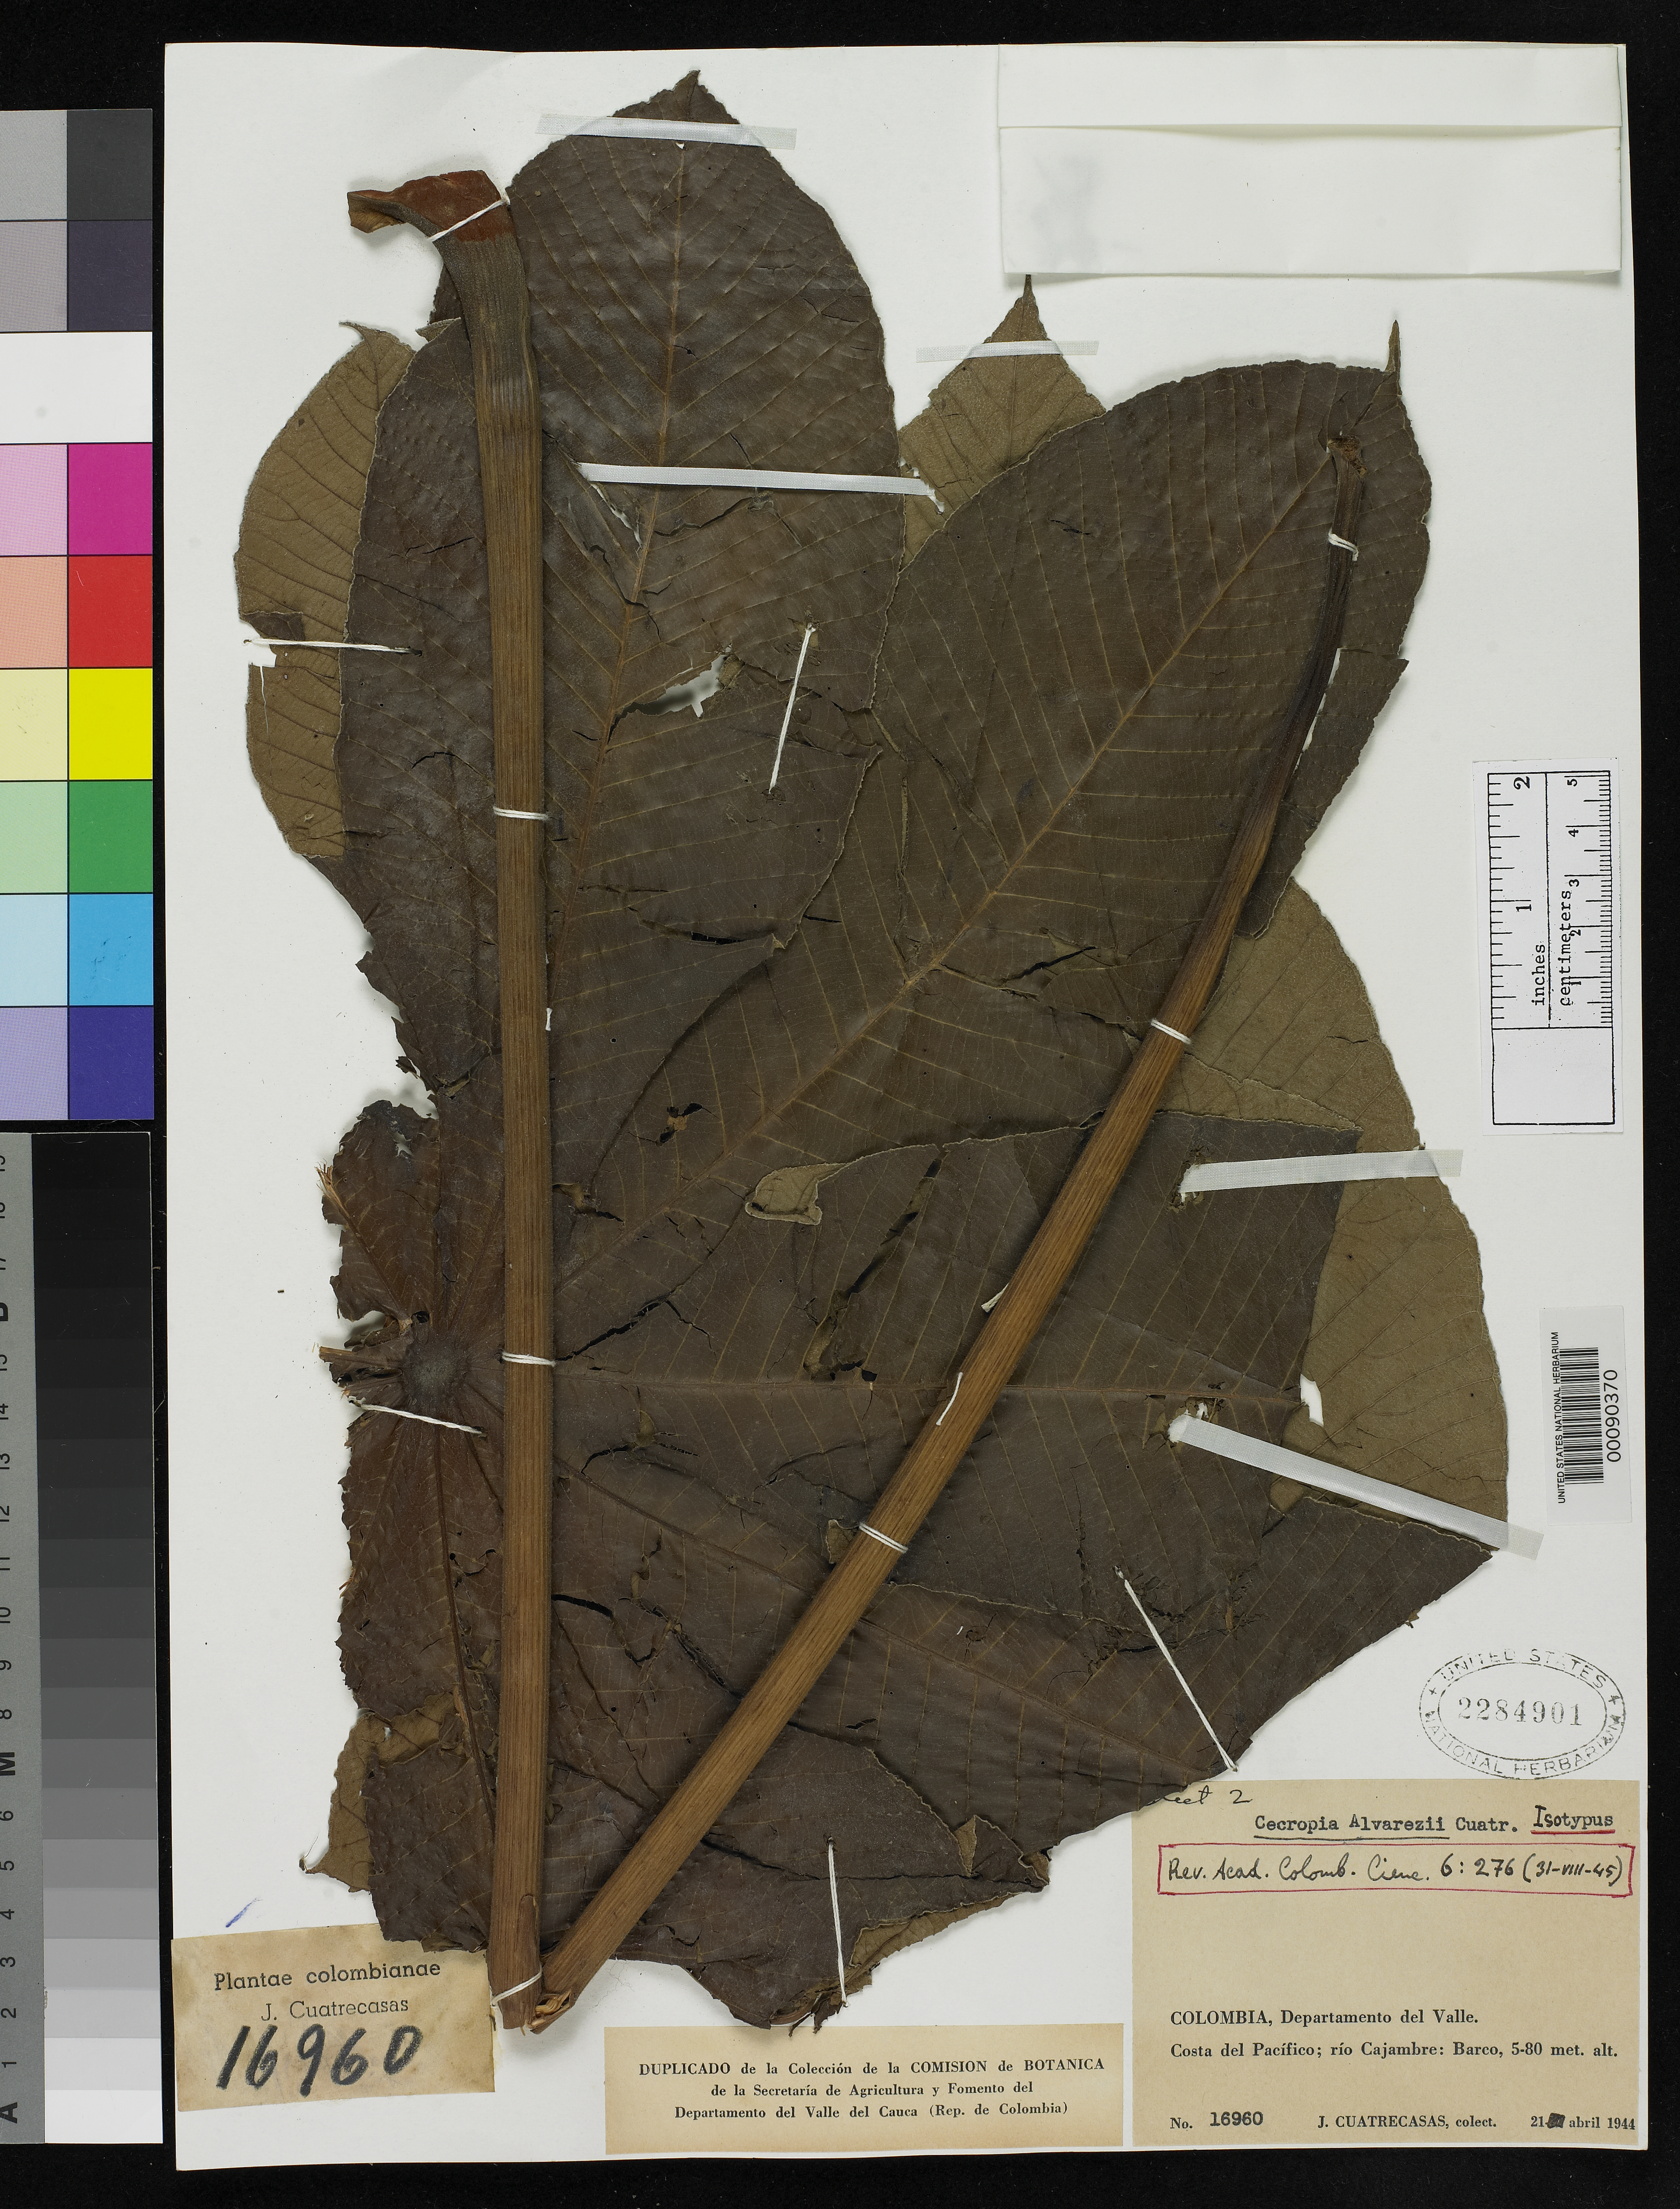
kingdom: Plantae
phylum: Tracheophyta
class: Magnoliopsida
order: Rosales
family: Urticaceae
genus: Cecropia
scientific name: Cecropia alvarezii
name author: Cuatrec.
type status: Isotype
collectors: J. Cuatrecasas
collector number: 1690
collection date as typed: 21 Apr 1944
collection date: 1944-04-21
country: Colombia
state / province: Valle del Cauca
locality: Costa del Pacifico, Rio Cajambre.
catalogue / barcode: US 2284901